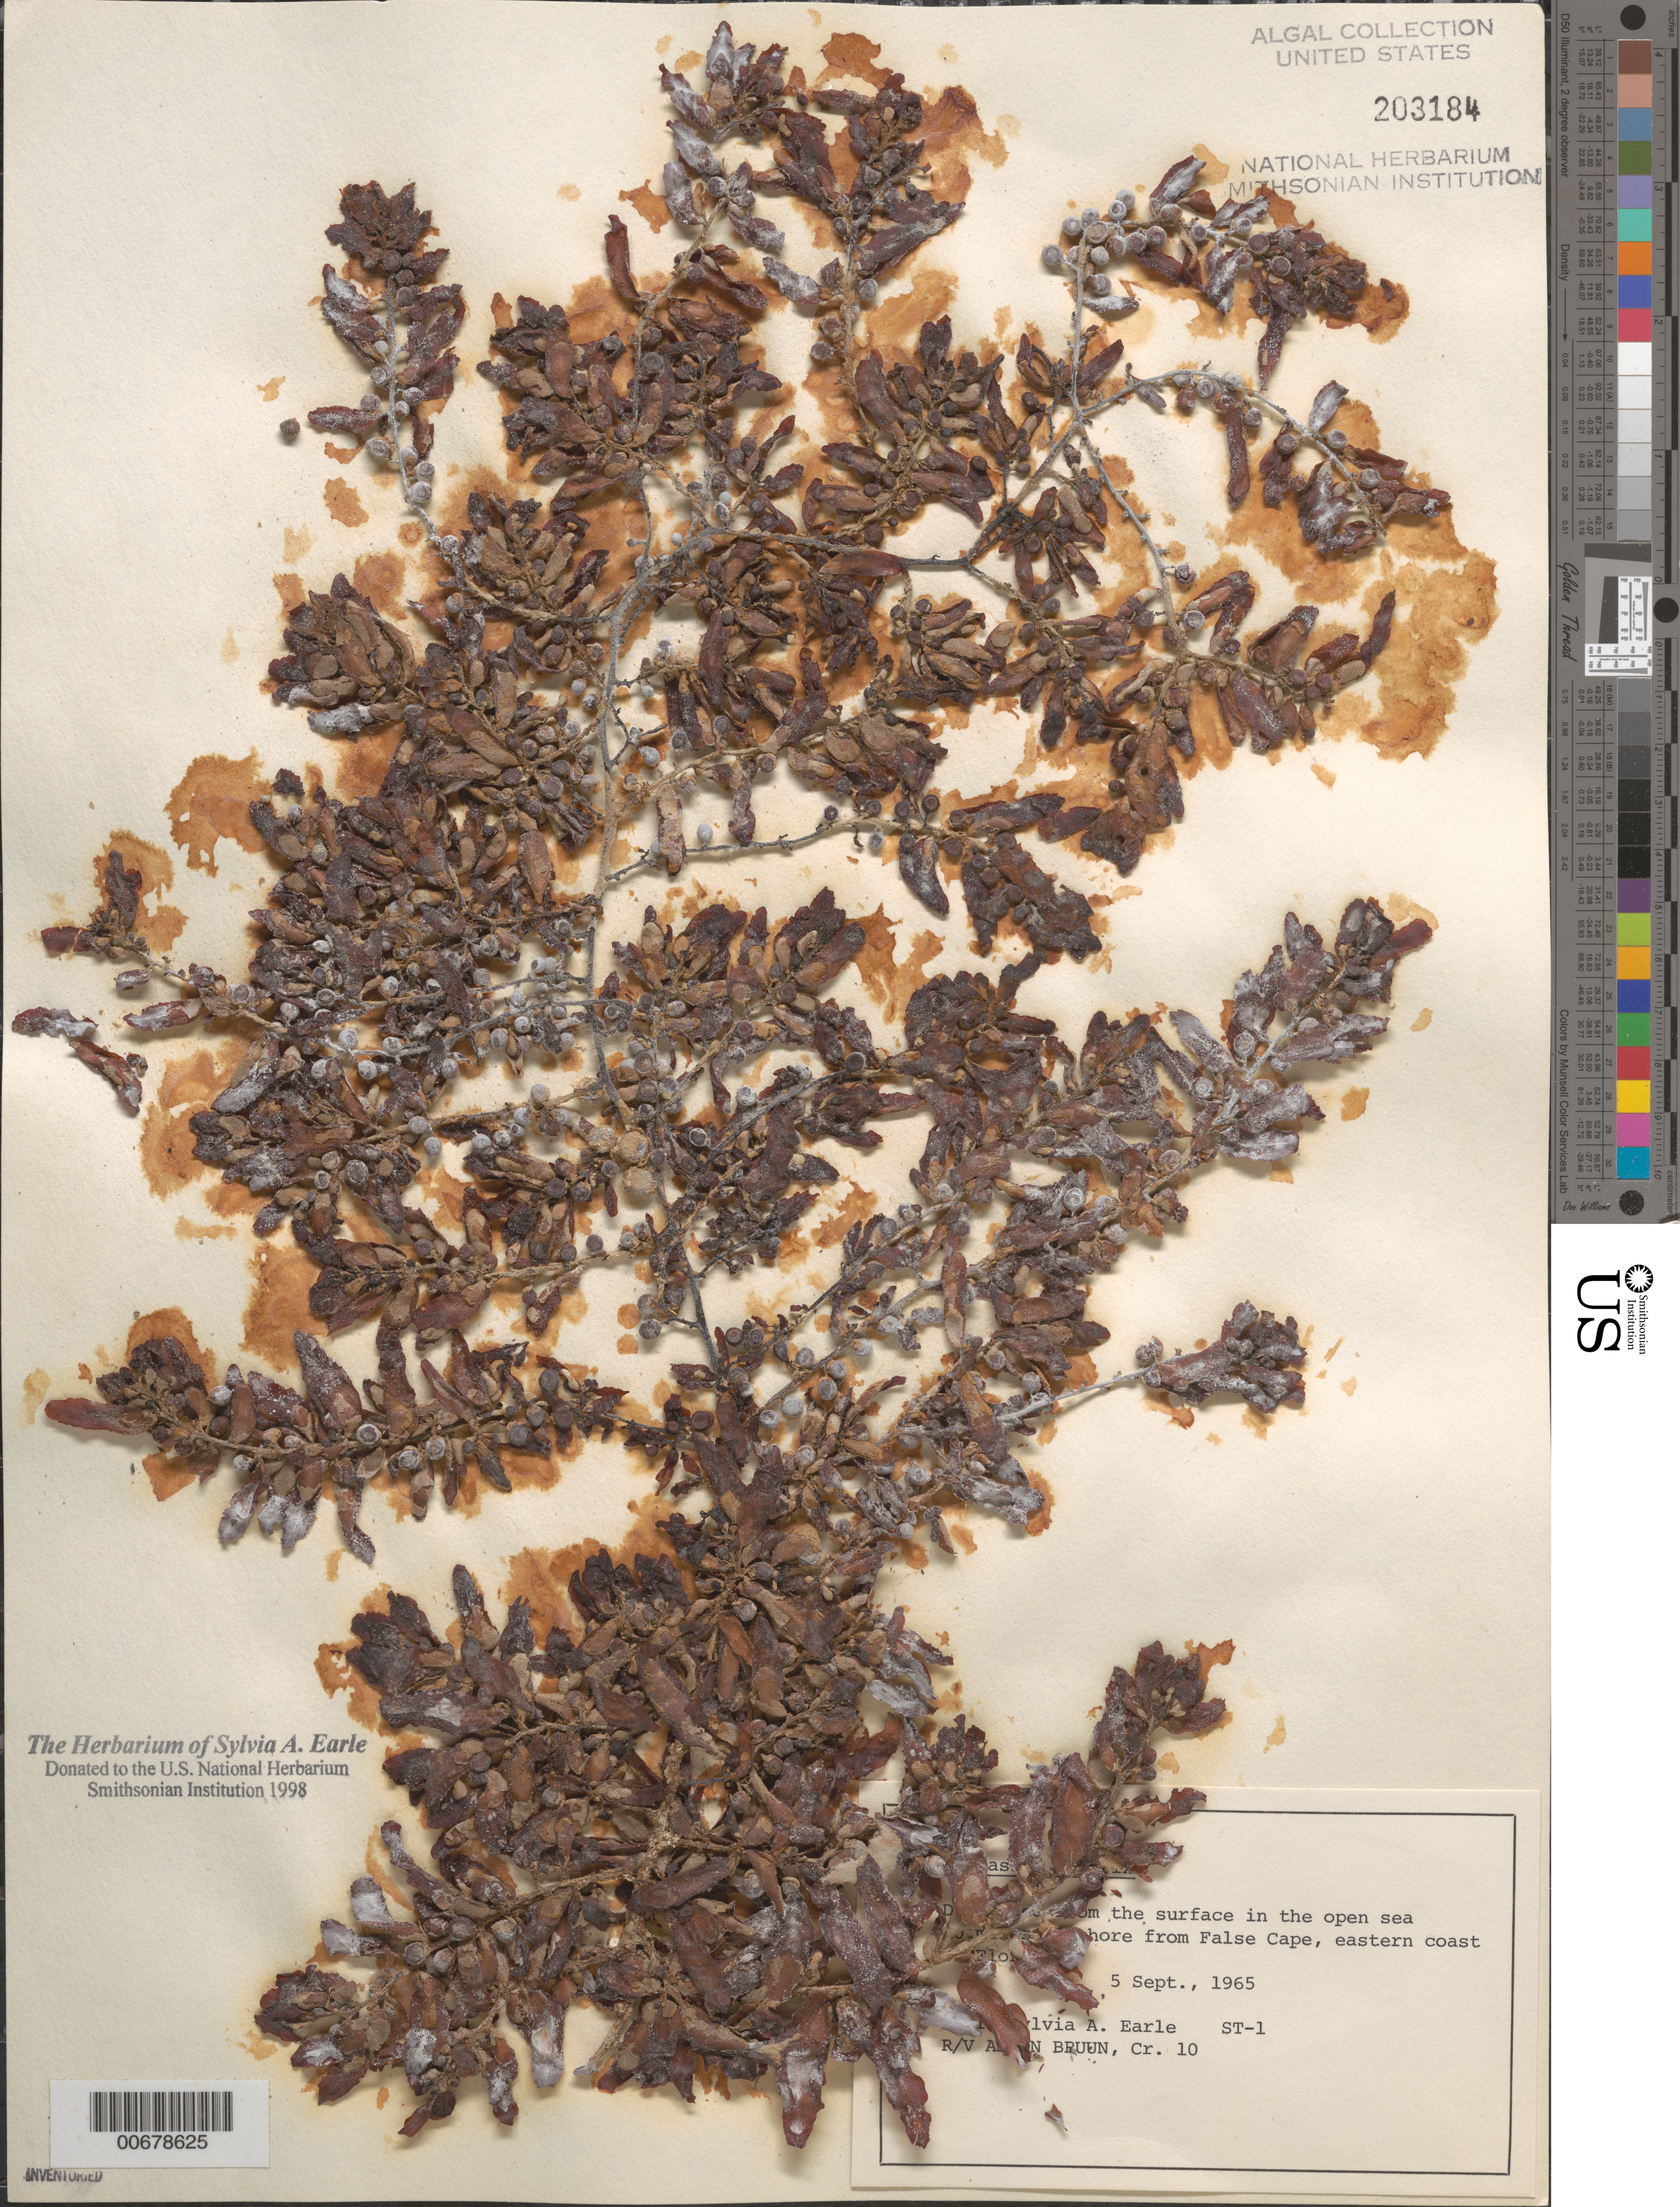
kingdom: Chromista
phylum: Ochrophyta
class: Phaeophyceae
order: Fucales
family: Sargassaceae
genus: Sargassum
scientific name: Sargassum hystrix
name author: J. Agardh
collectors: S. A. Earle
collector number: ST-1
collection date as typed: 05 Sep 1965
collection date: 1965-09-05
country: United States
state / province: Florida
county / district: Brevard County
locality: Atlantic Ocean 10 miles off False Cape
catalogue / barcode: US 203184